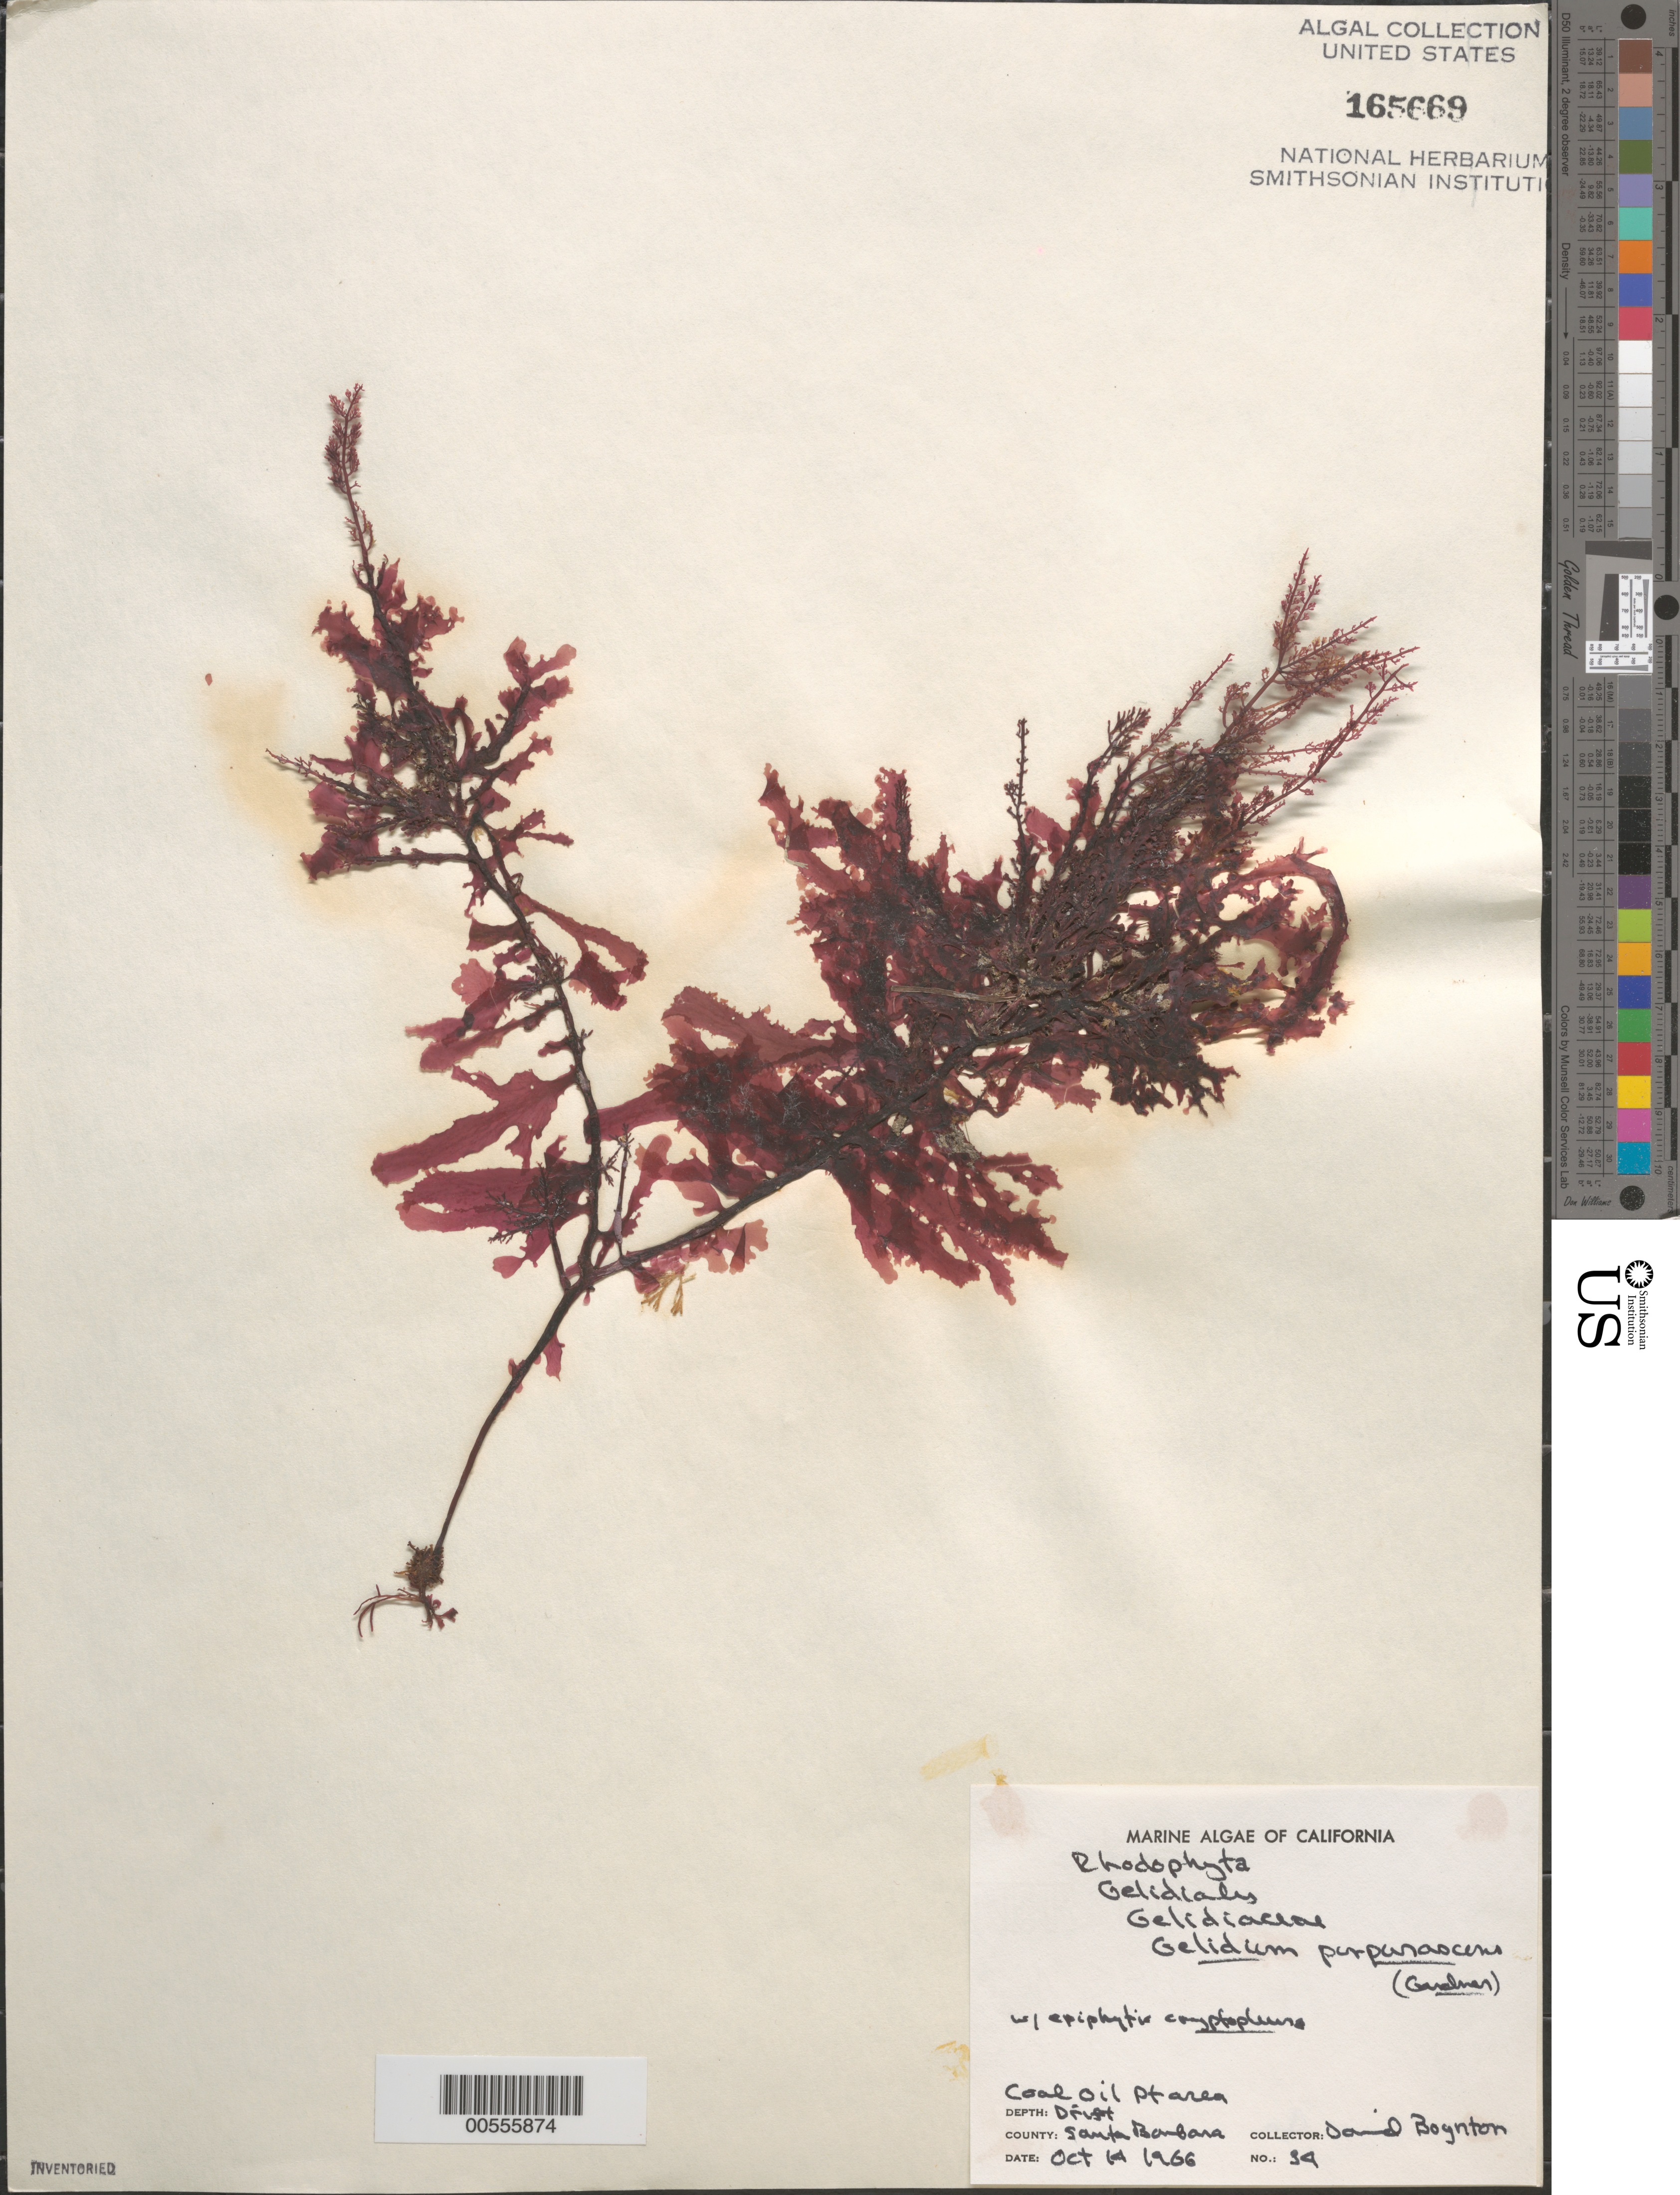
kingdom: Plantae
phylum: Rhodophyta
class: Florideophyceae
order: Gelidiales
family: Gelidiaceae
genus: Gelidium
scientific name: Gelidium purpurascens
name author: N.L. Gardner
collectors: D. Boynton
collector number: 34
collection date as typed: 14 Oct 1966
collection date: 1966-10-14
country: United States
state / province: California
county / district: Santa Barbara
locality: Coal Oil Point area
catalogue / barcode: US 165669